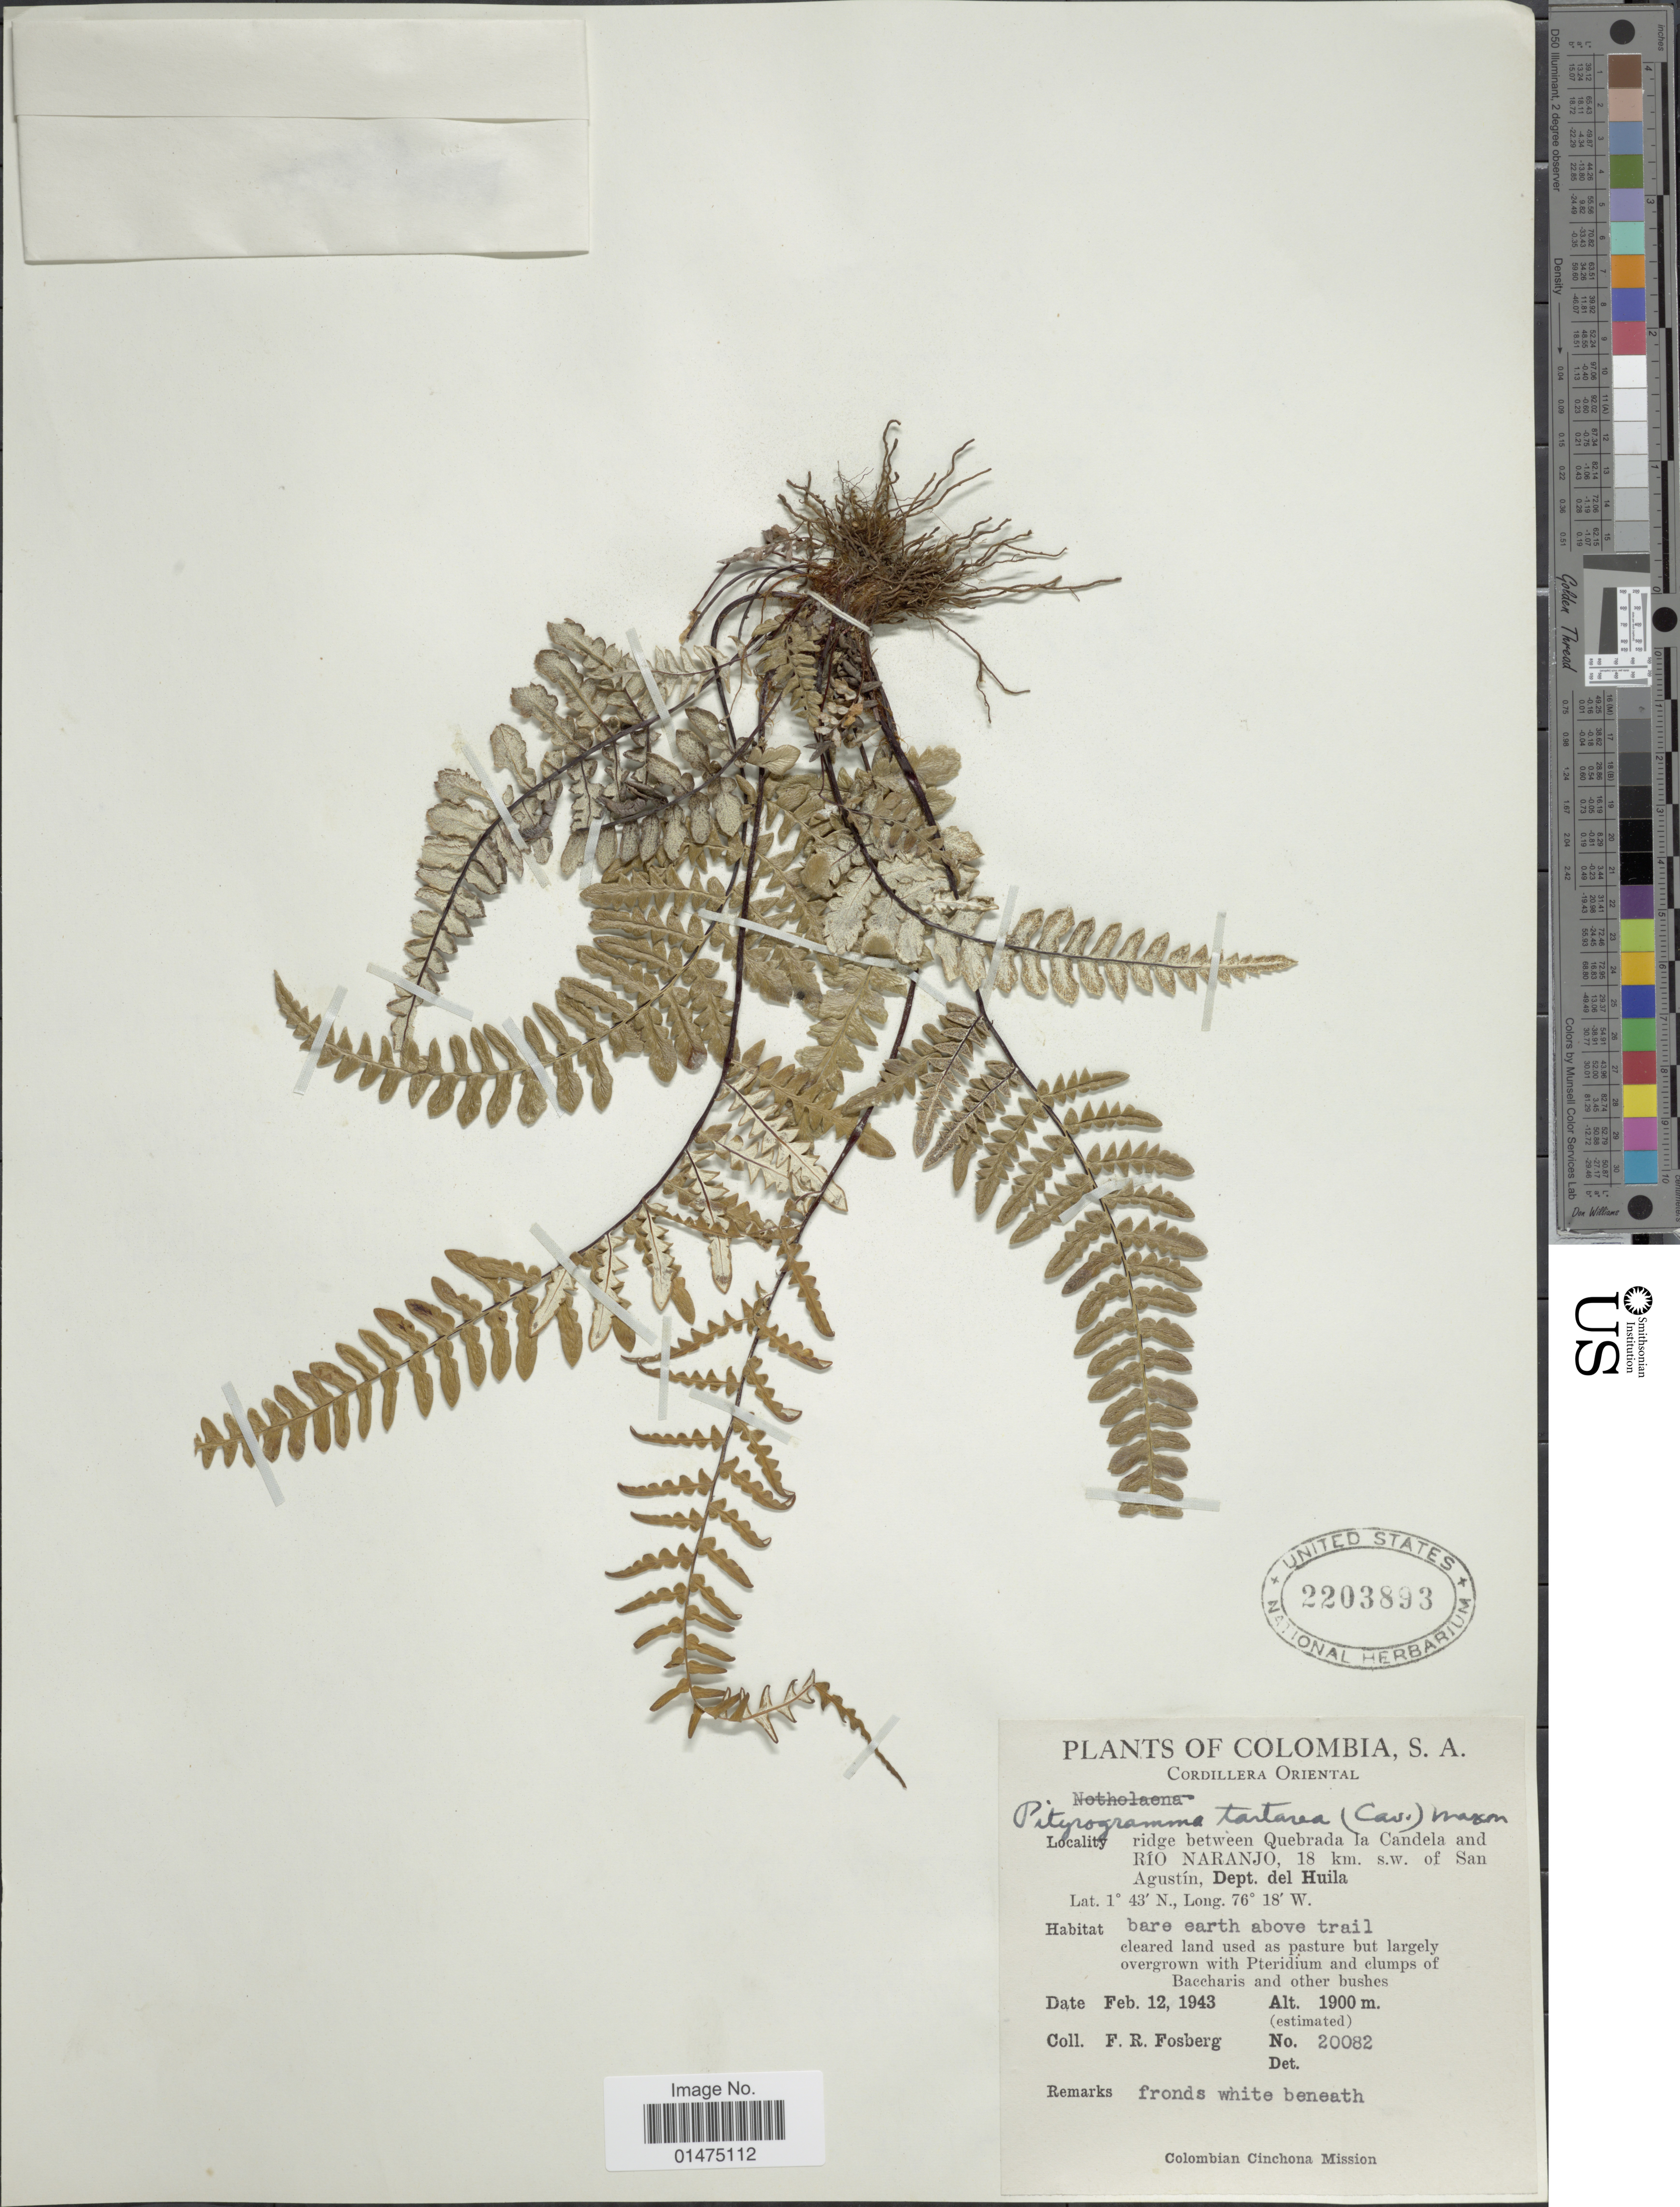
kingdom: Plantae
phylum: Tracheophyta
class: Polypodiopsida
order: Polypodiales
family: Pteridaceae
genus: Pityrogramma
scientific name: Pityrogramma tartarea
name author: (Cav.) Maxon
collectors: F. R. Fosberg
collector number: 20082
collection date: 1943-02-12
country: Colombia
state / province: Huila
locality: Ridge between Quebrada la Candela and Río Naranjo, 18 km. s.w. of San Agustín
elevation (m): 1900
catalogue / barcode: US 2203893